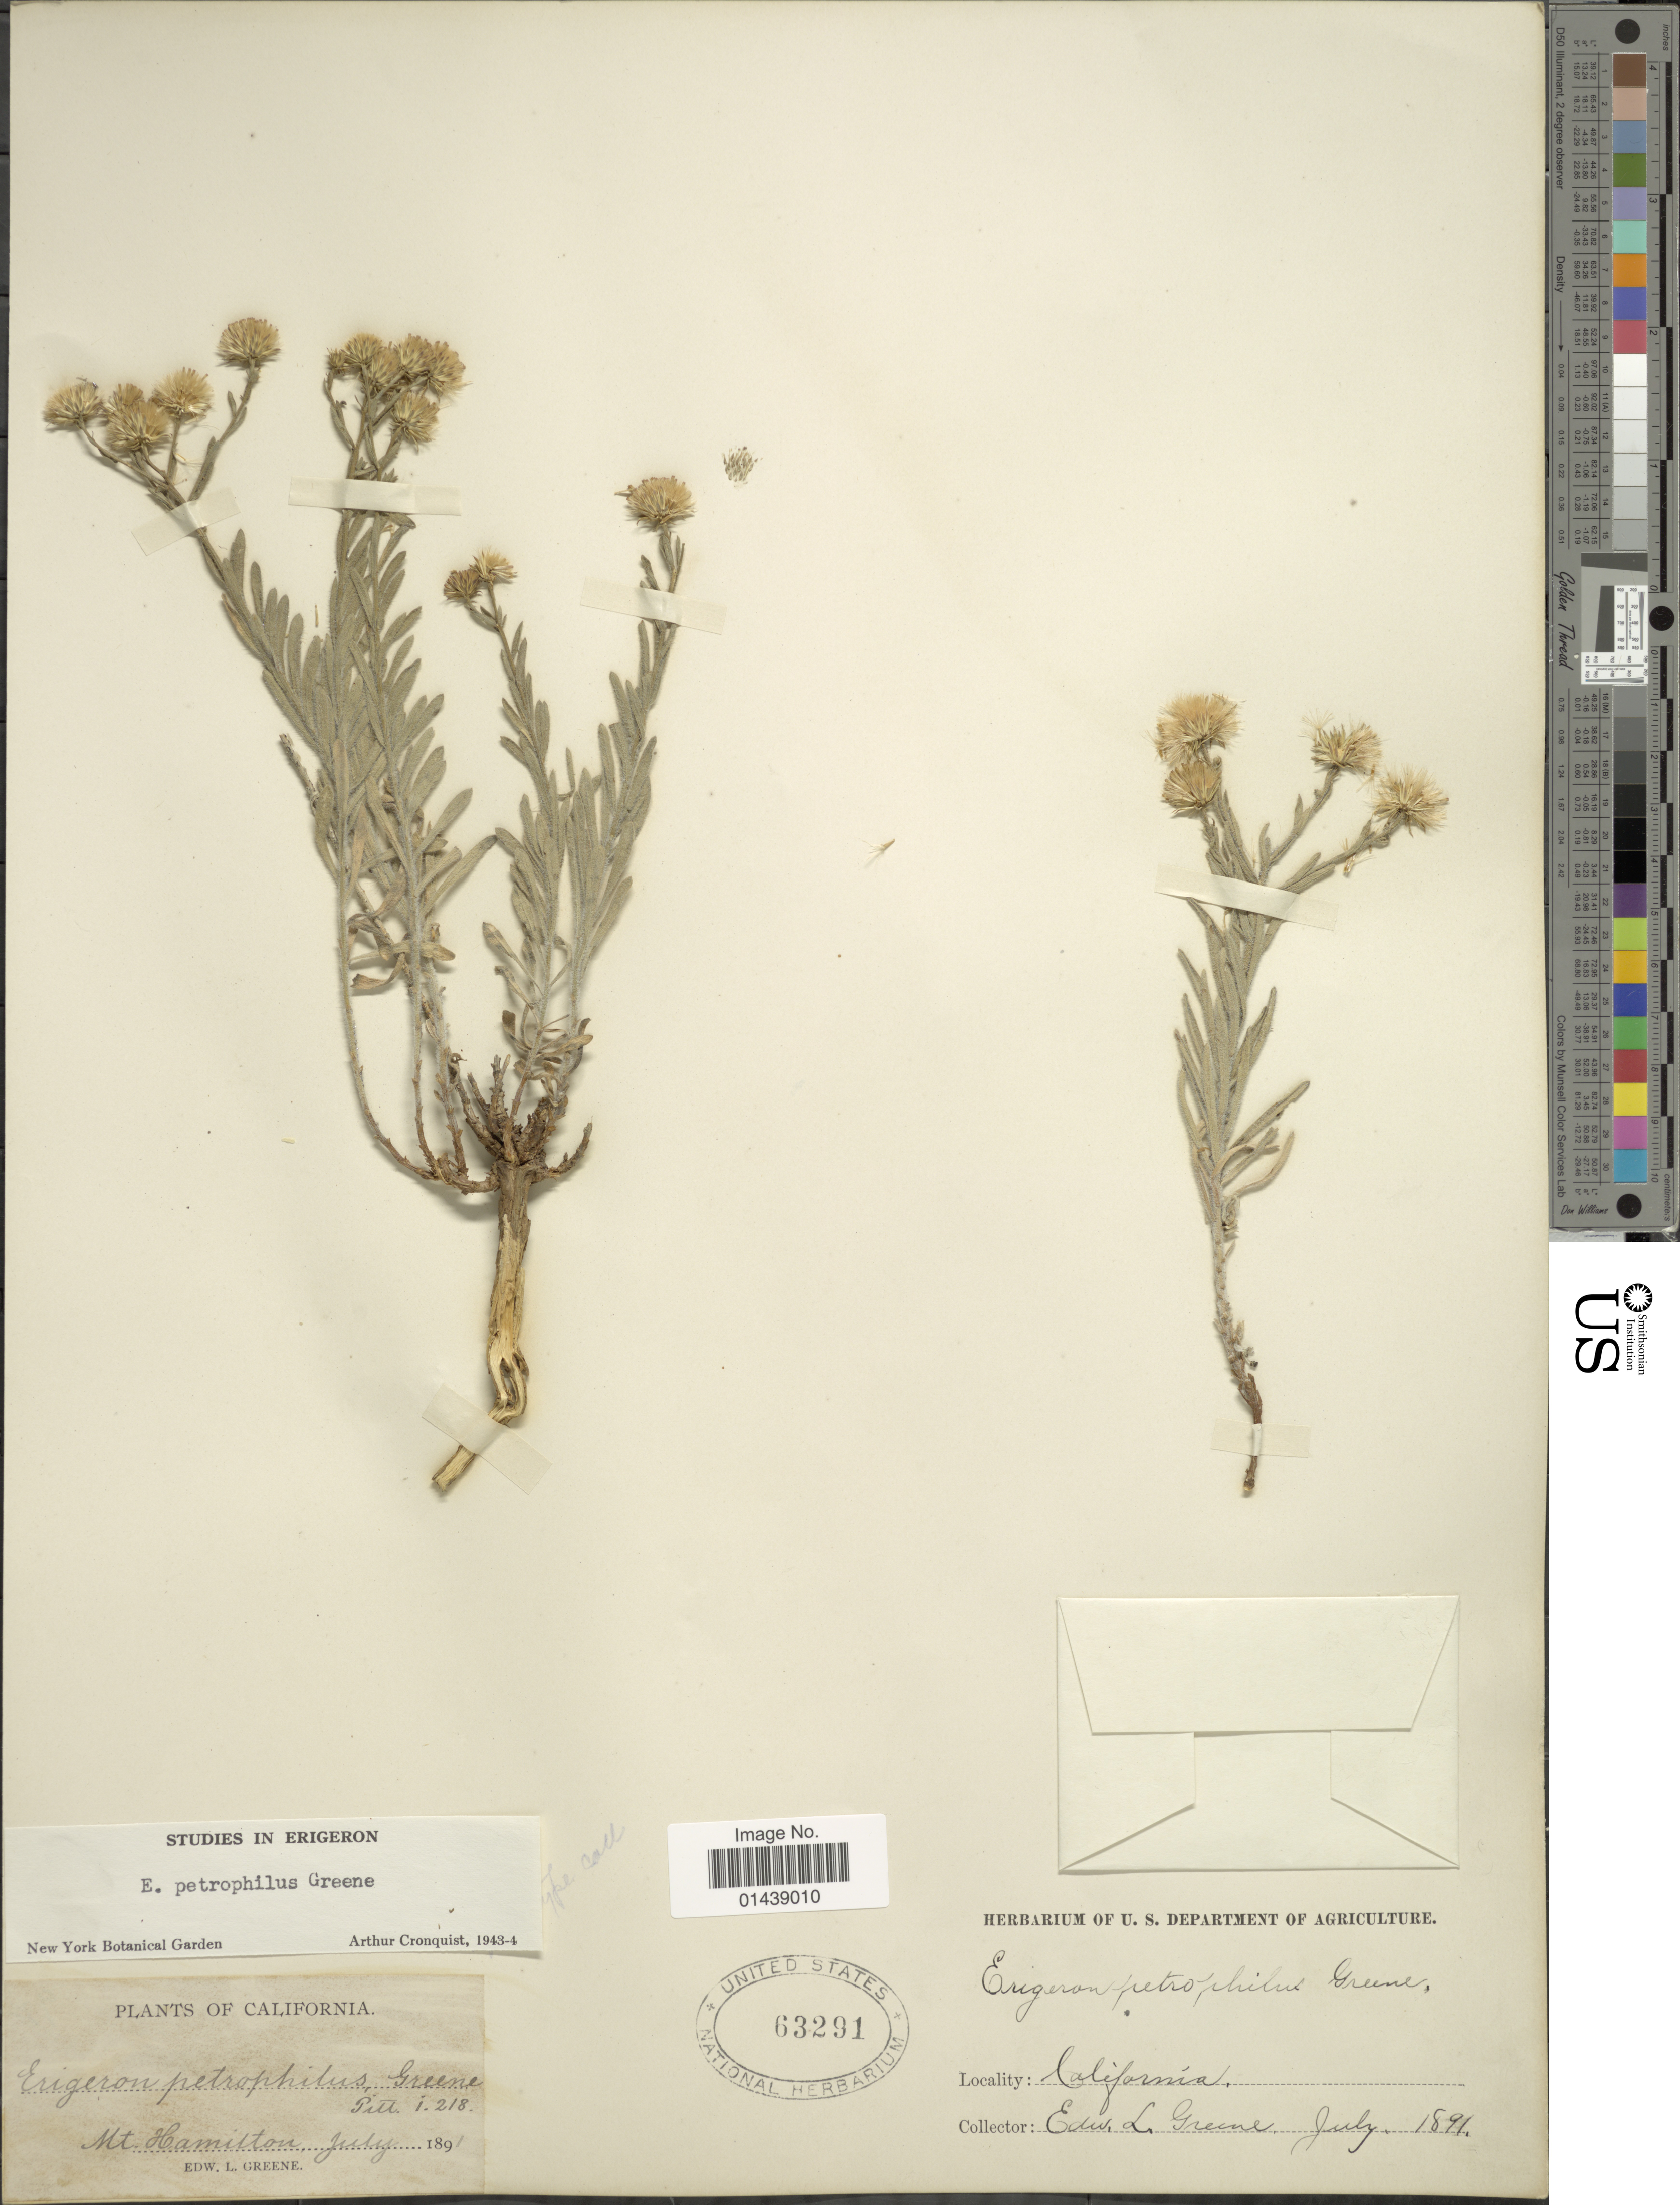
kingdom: Plantae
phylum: Tracheophyta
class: Magnoliopsida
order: Asterales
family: Asteraceae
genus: Erigeron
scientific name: Erigeron petrophilus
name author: Greene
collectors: E. L. Greene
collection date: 1891-07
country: United States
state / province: California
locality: Mt. Hamilton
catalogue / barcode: US 63291